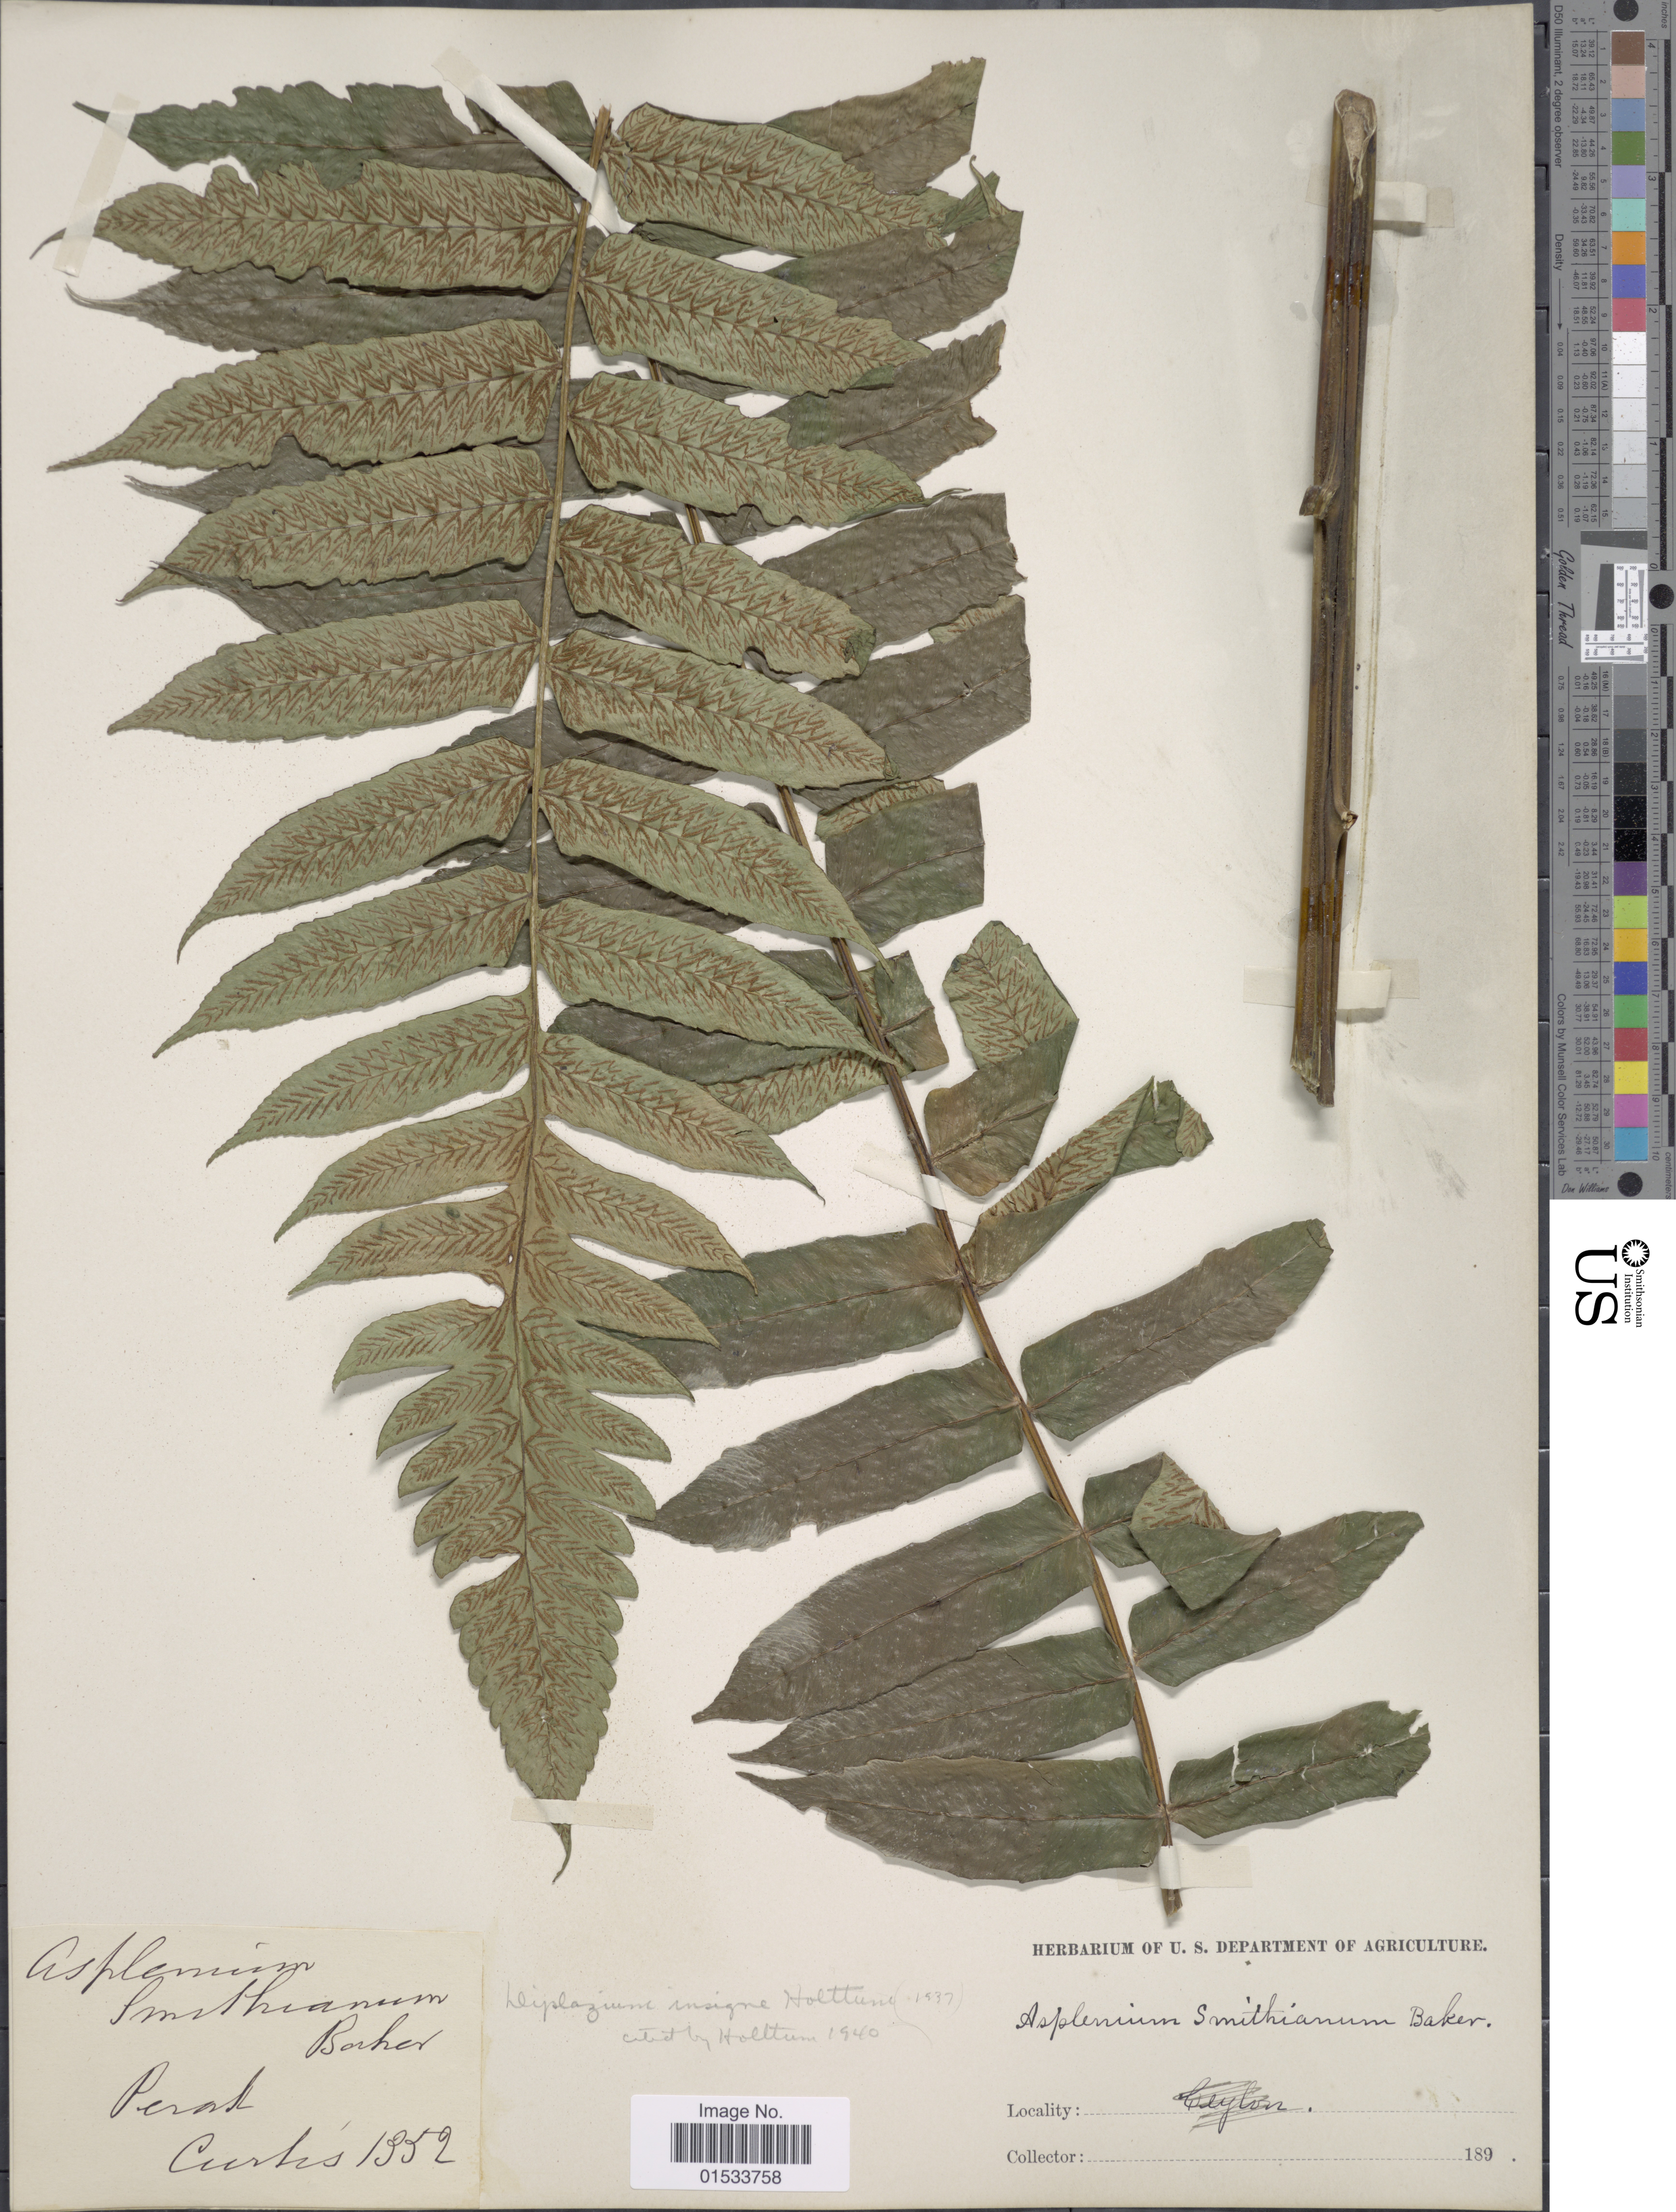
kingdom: Plantae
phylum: Tracheophyta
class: Polypodiopsida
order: Polypodiales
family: Athyriaceae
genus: Diplazium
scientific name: Diplazium insigne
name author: Holttum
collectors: -. Curtis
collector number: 1352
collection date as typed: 189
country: Malaysia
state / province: Perak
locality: Perak